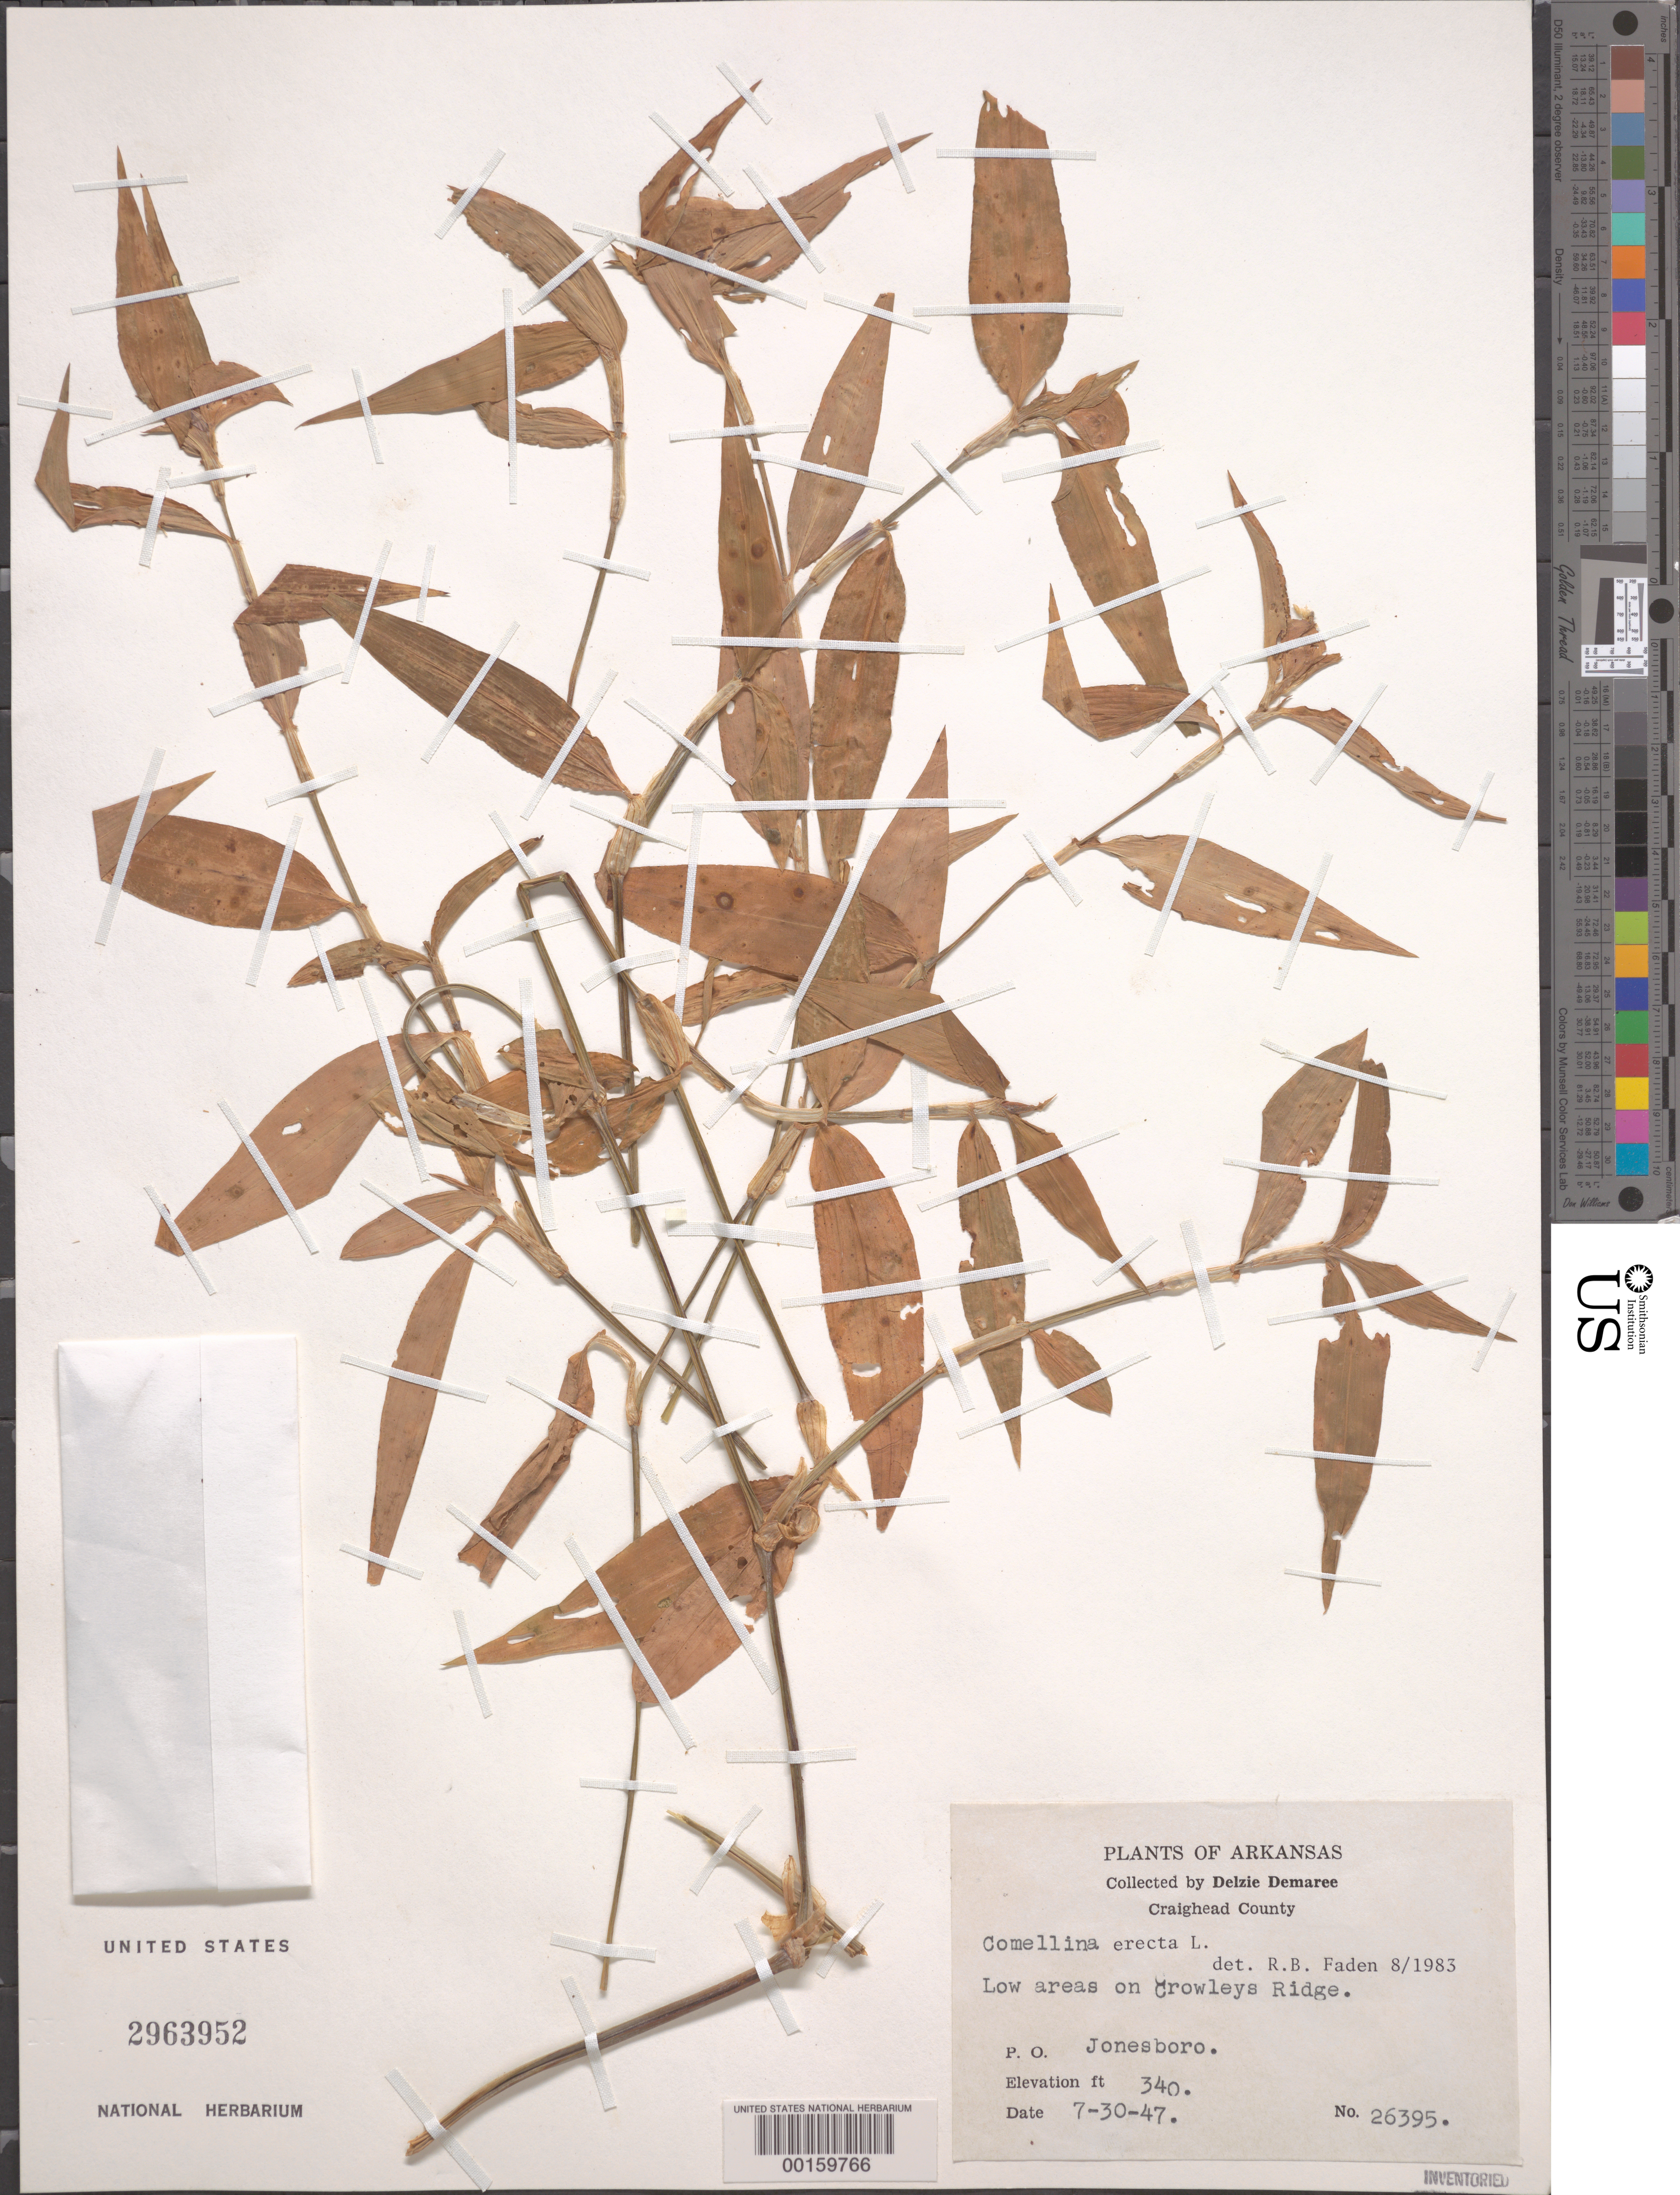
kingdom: Plantae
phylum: Tracheophyta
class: Liliopsida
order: Commelinales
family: Commelinaceae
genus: Commelina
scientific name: Commelina erecta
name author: L.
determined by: Faden, Robert B., (US), Smithsonian Institution - National Museum of Natural History (UNITED STATES)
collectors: D. Demaree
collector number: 26395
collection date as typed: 30 Jul 1947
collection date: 1947-07-30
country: United States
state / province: Arkansas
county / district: Craighead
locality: Crowleys ridge, near jonesboro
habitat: Low areas along ridge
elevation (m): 104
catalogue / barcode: US 2963952